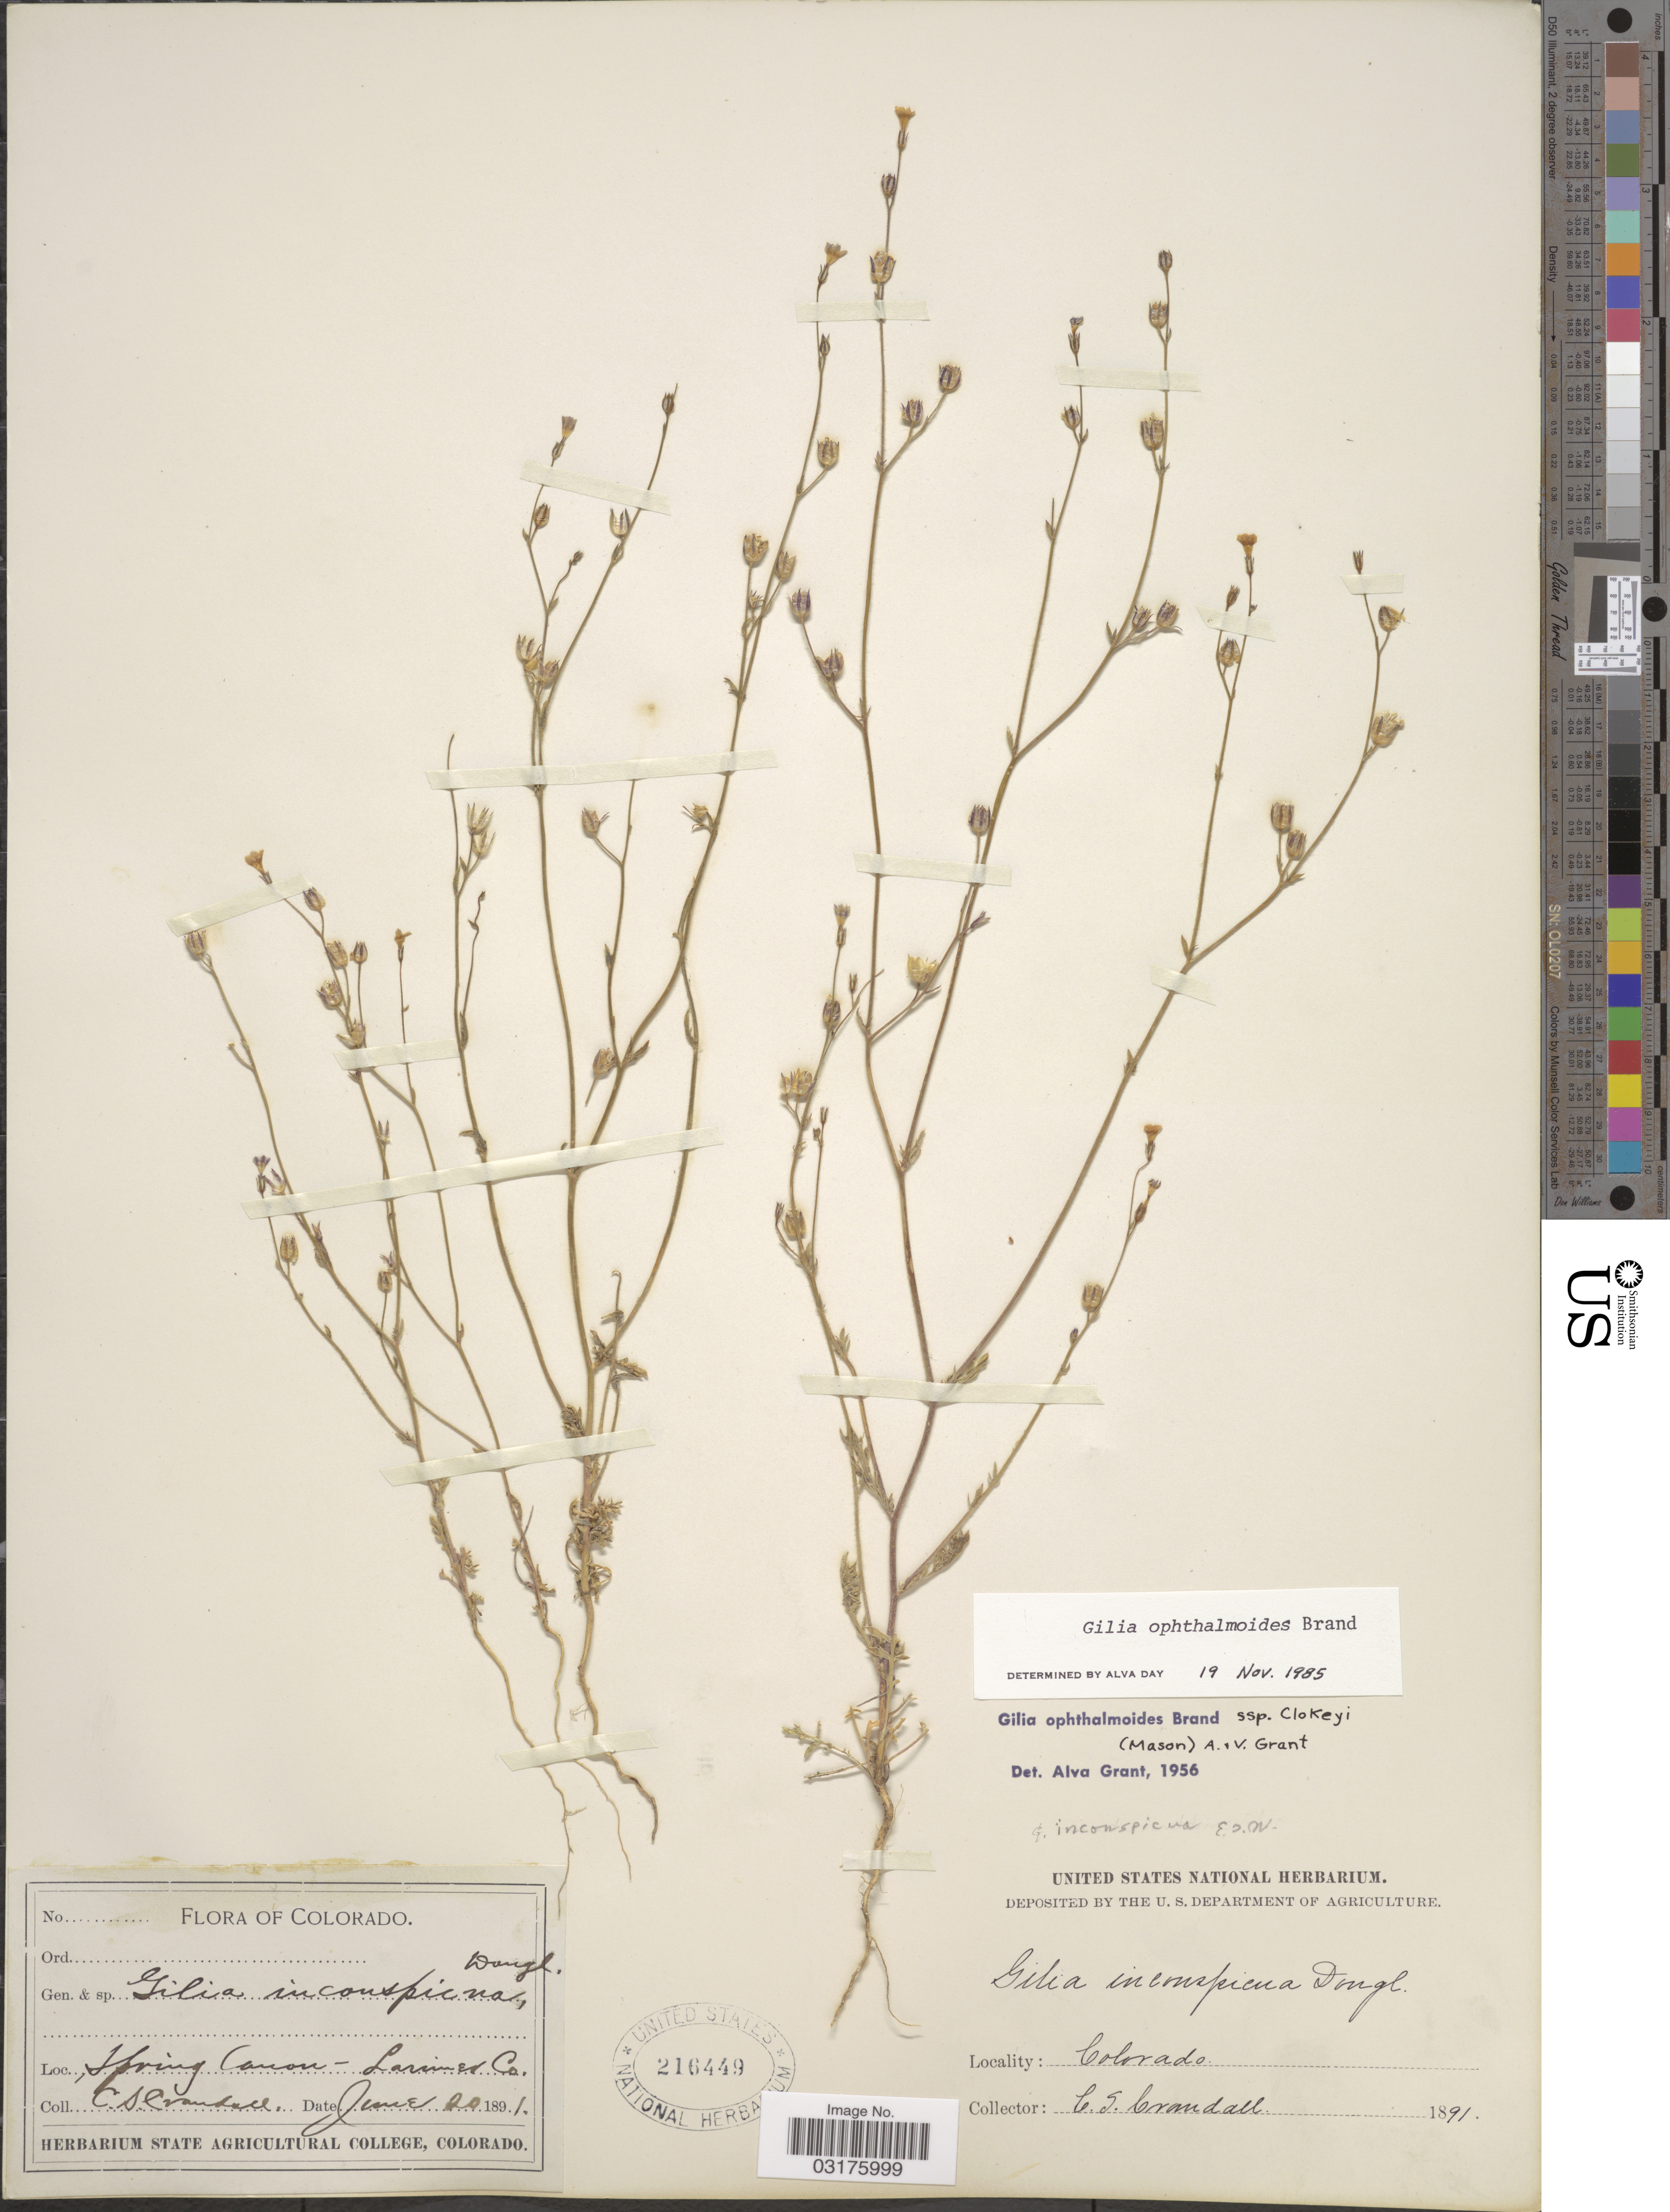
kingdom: Plantae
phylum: Tracheophyta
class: Magnoliopsida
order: Ericales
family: Polemoniaceae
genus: Gilia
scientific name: Gilia ophthalmoides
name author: Brand in Engl.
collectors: C. Crandall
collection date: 1891-06-20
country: United States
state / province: Colorado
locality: Spring Canon - Larimer Co.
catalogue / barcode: US 216449